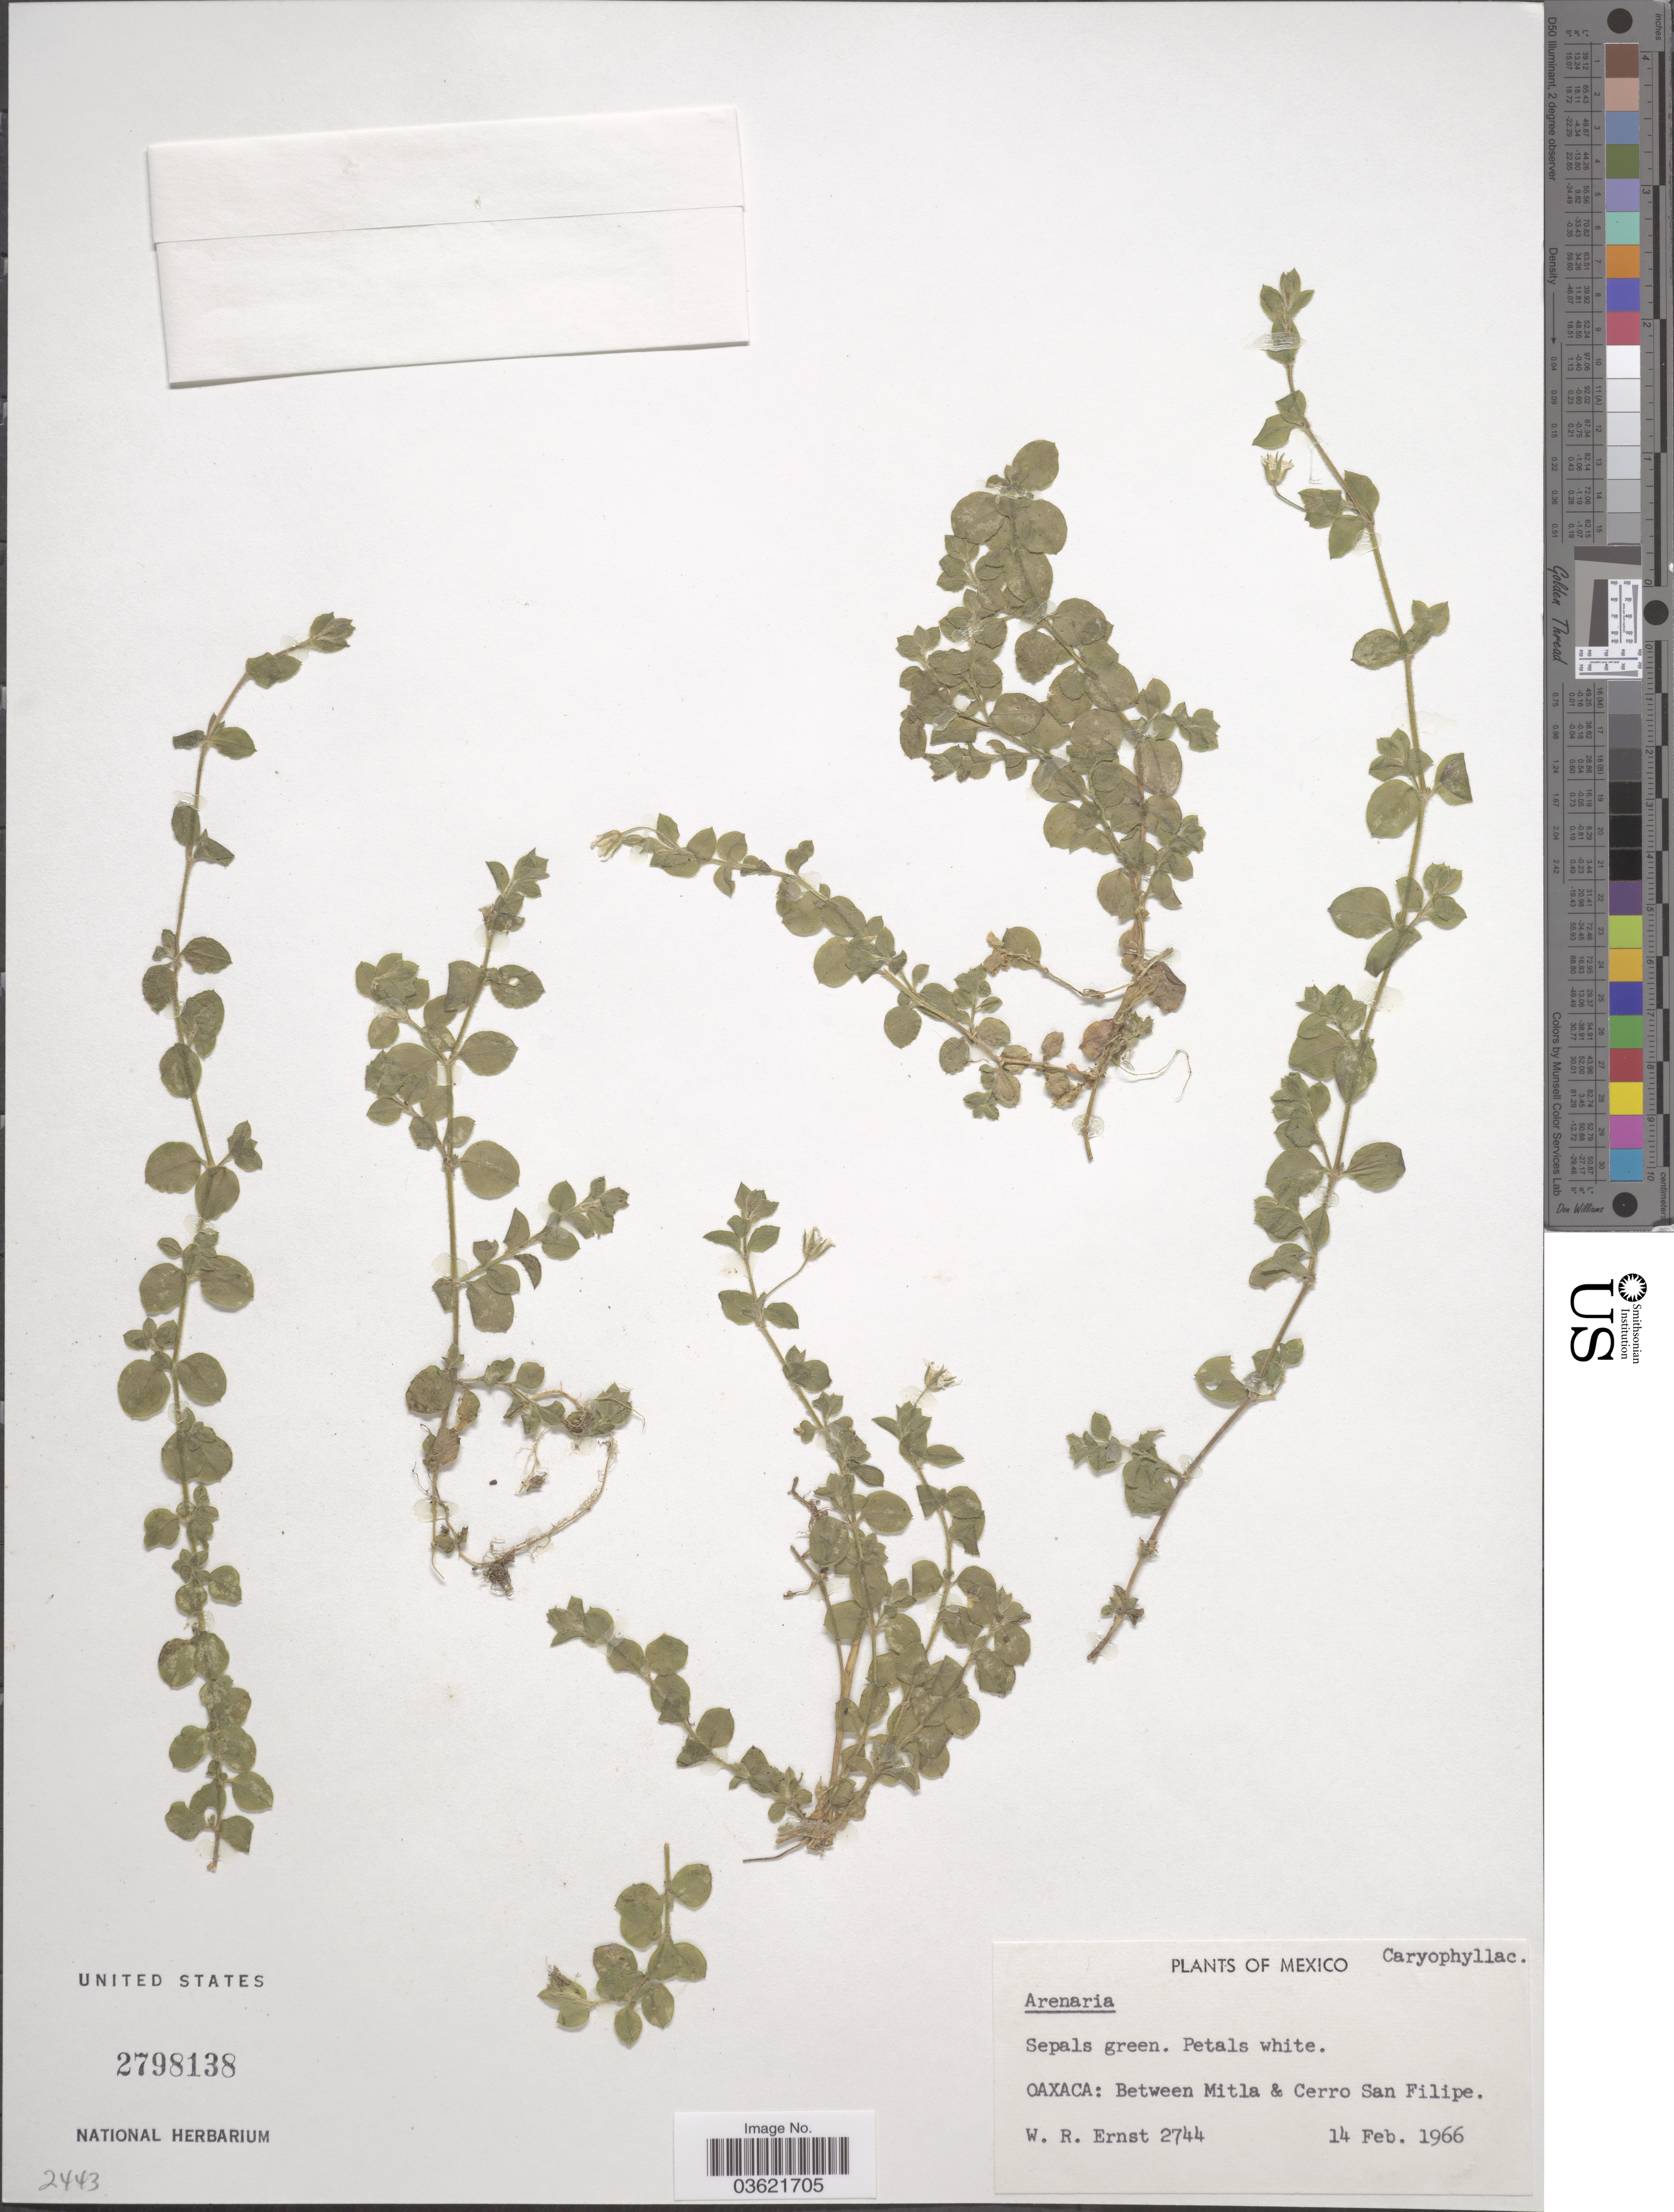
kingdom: Plantae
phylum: Tracheophyta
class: Magnoliopsida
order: Caryophyllales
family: Caryophyllaceae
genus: Arenaria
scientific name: Arenaria sp.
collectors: W. R. Ernst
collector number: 2744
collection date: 1966-02-14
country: Mexico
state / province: Oaxaca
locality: Between Mitla and Cerro San Felipe.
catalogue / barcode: US 2798138